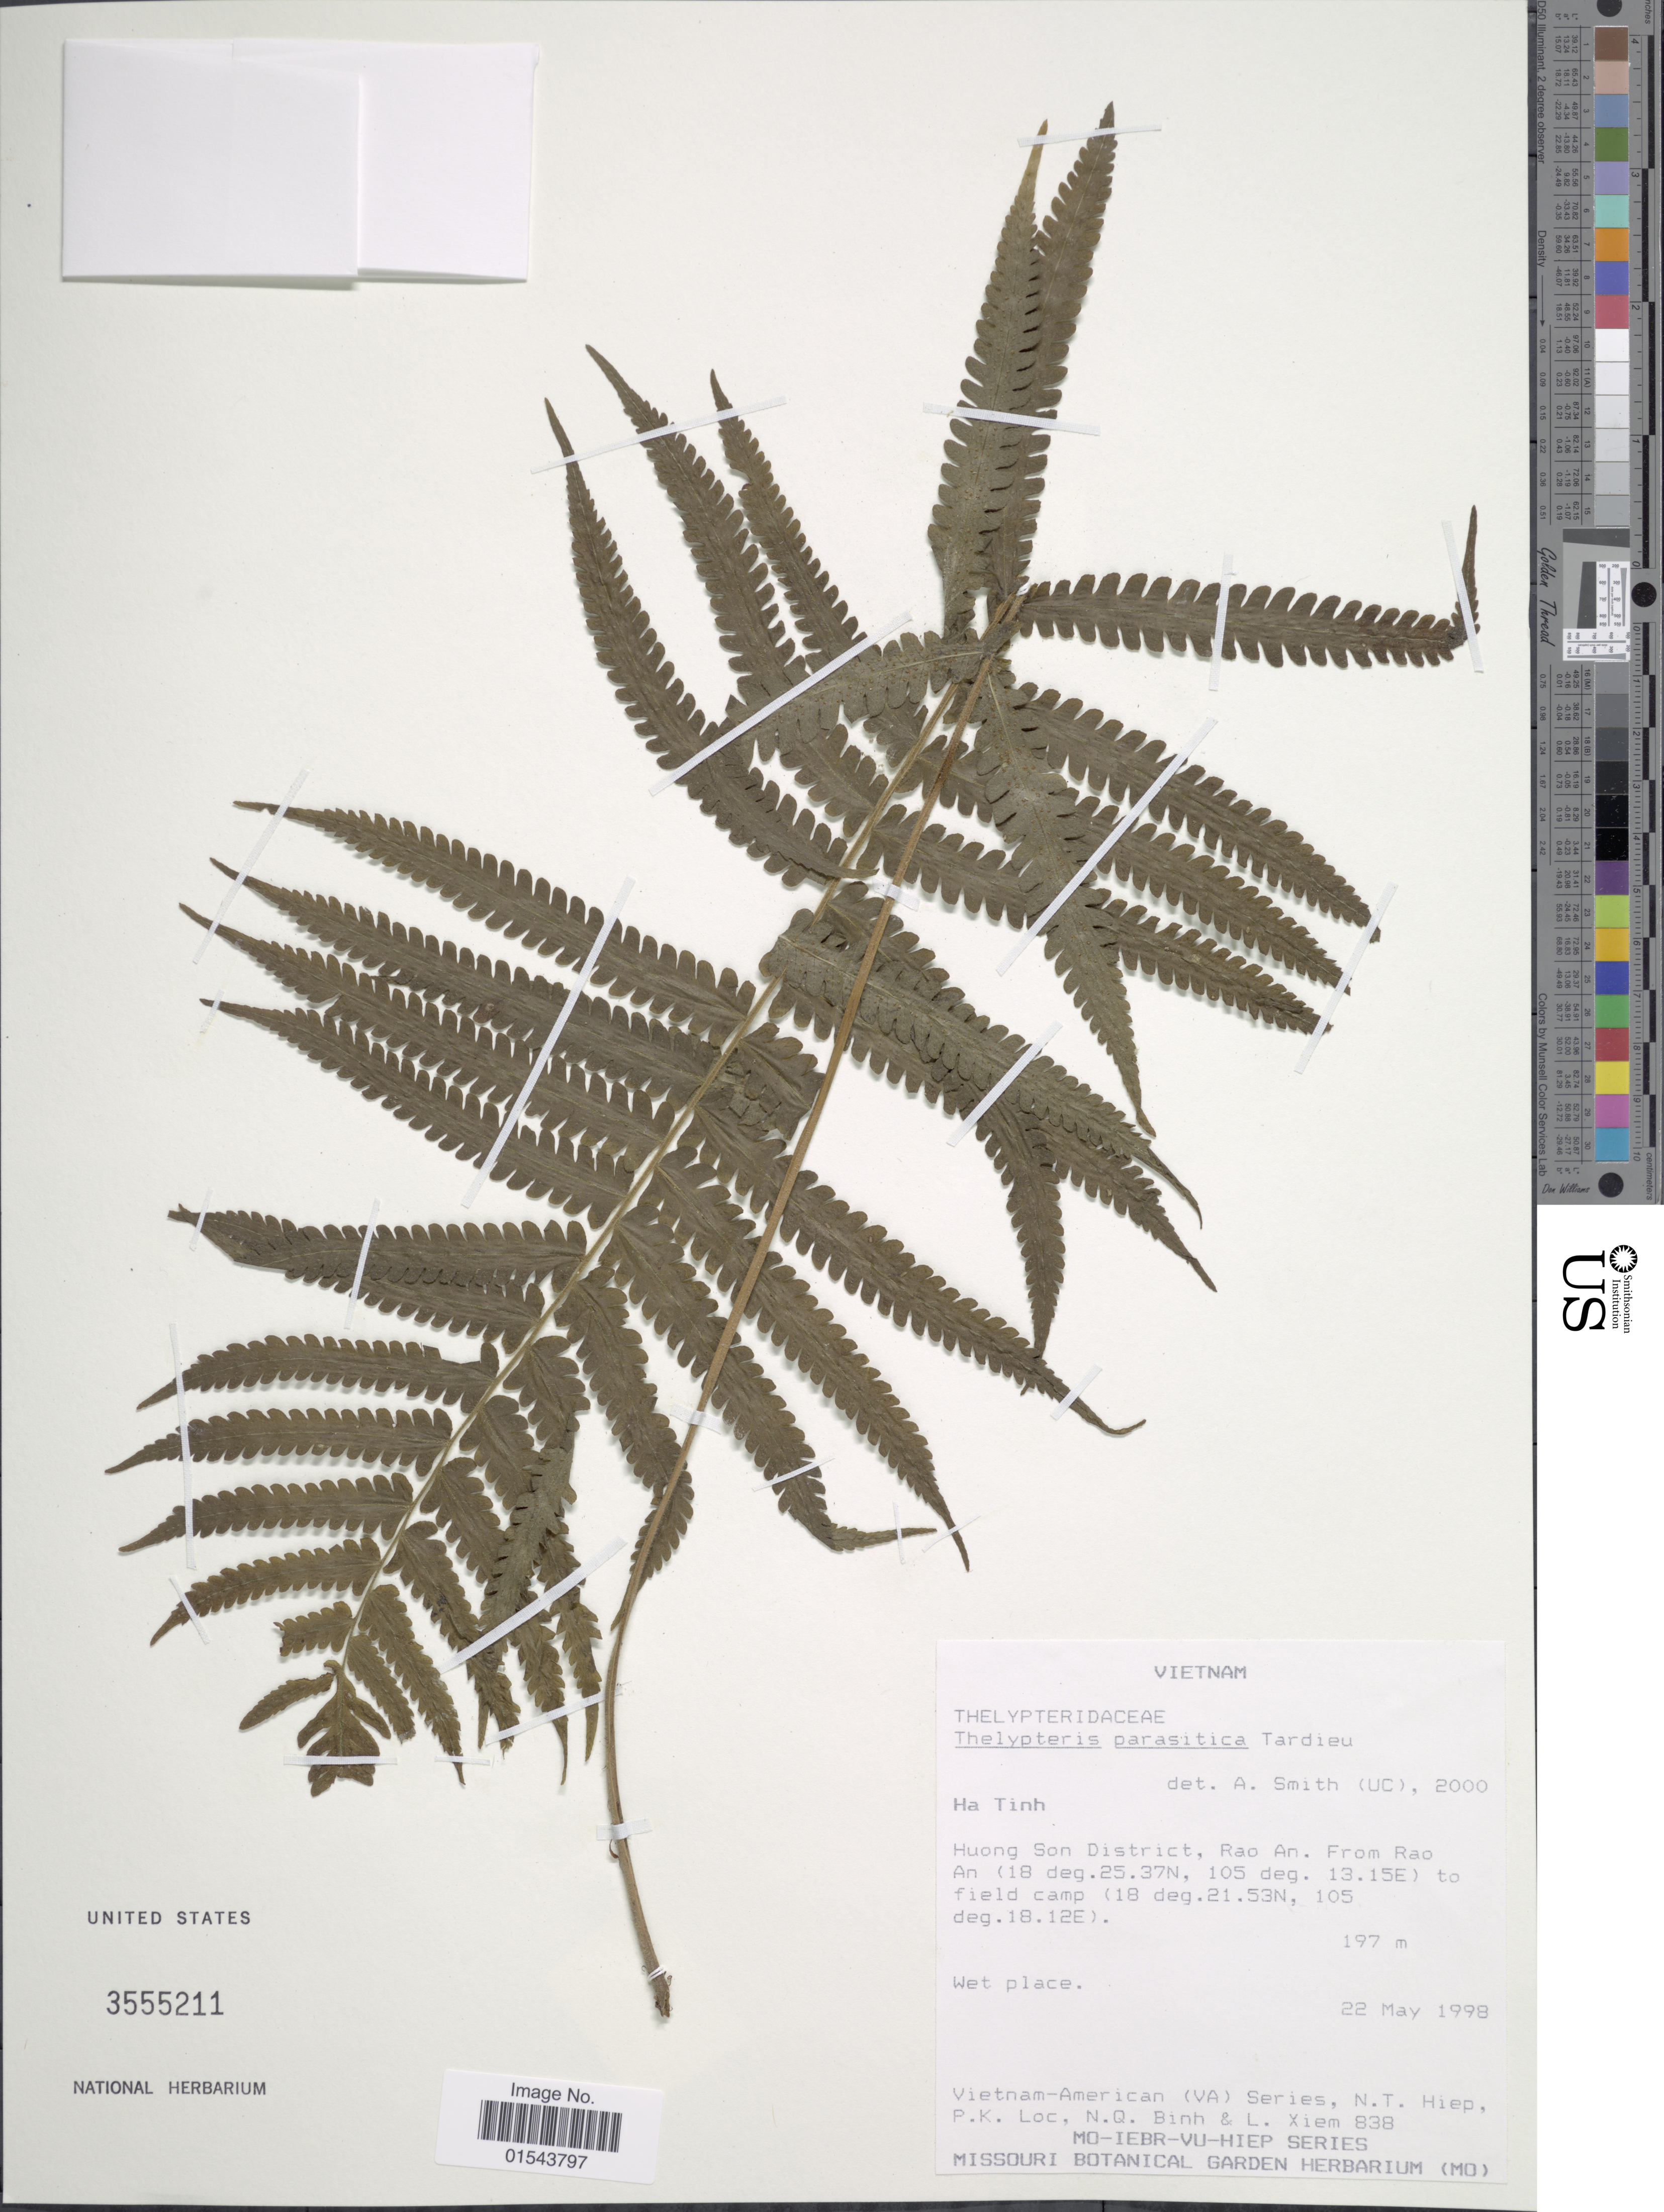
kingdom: Plantae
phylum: Tracheophyta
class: Polypodiopsida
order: Polypodiales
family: Thelypteridaceae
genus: Christella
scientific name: Christella parasitica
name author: (L.) H. Lév.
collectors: N. T. Hiep, P. K. Lôc, N. Binh & L. Xiem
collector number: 838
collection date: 1998-05-22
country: Vietnam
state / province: Ha Tinh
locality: Huong Son District, Rao An. From Rao An to Field camp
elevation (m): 197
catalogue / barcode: US 3555211